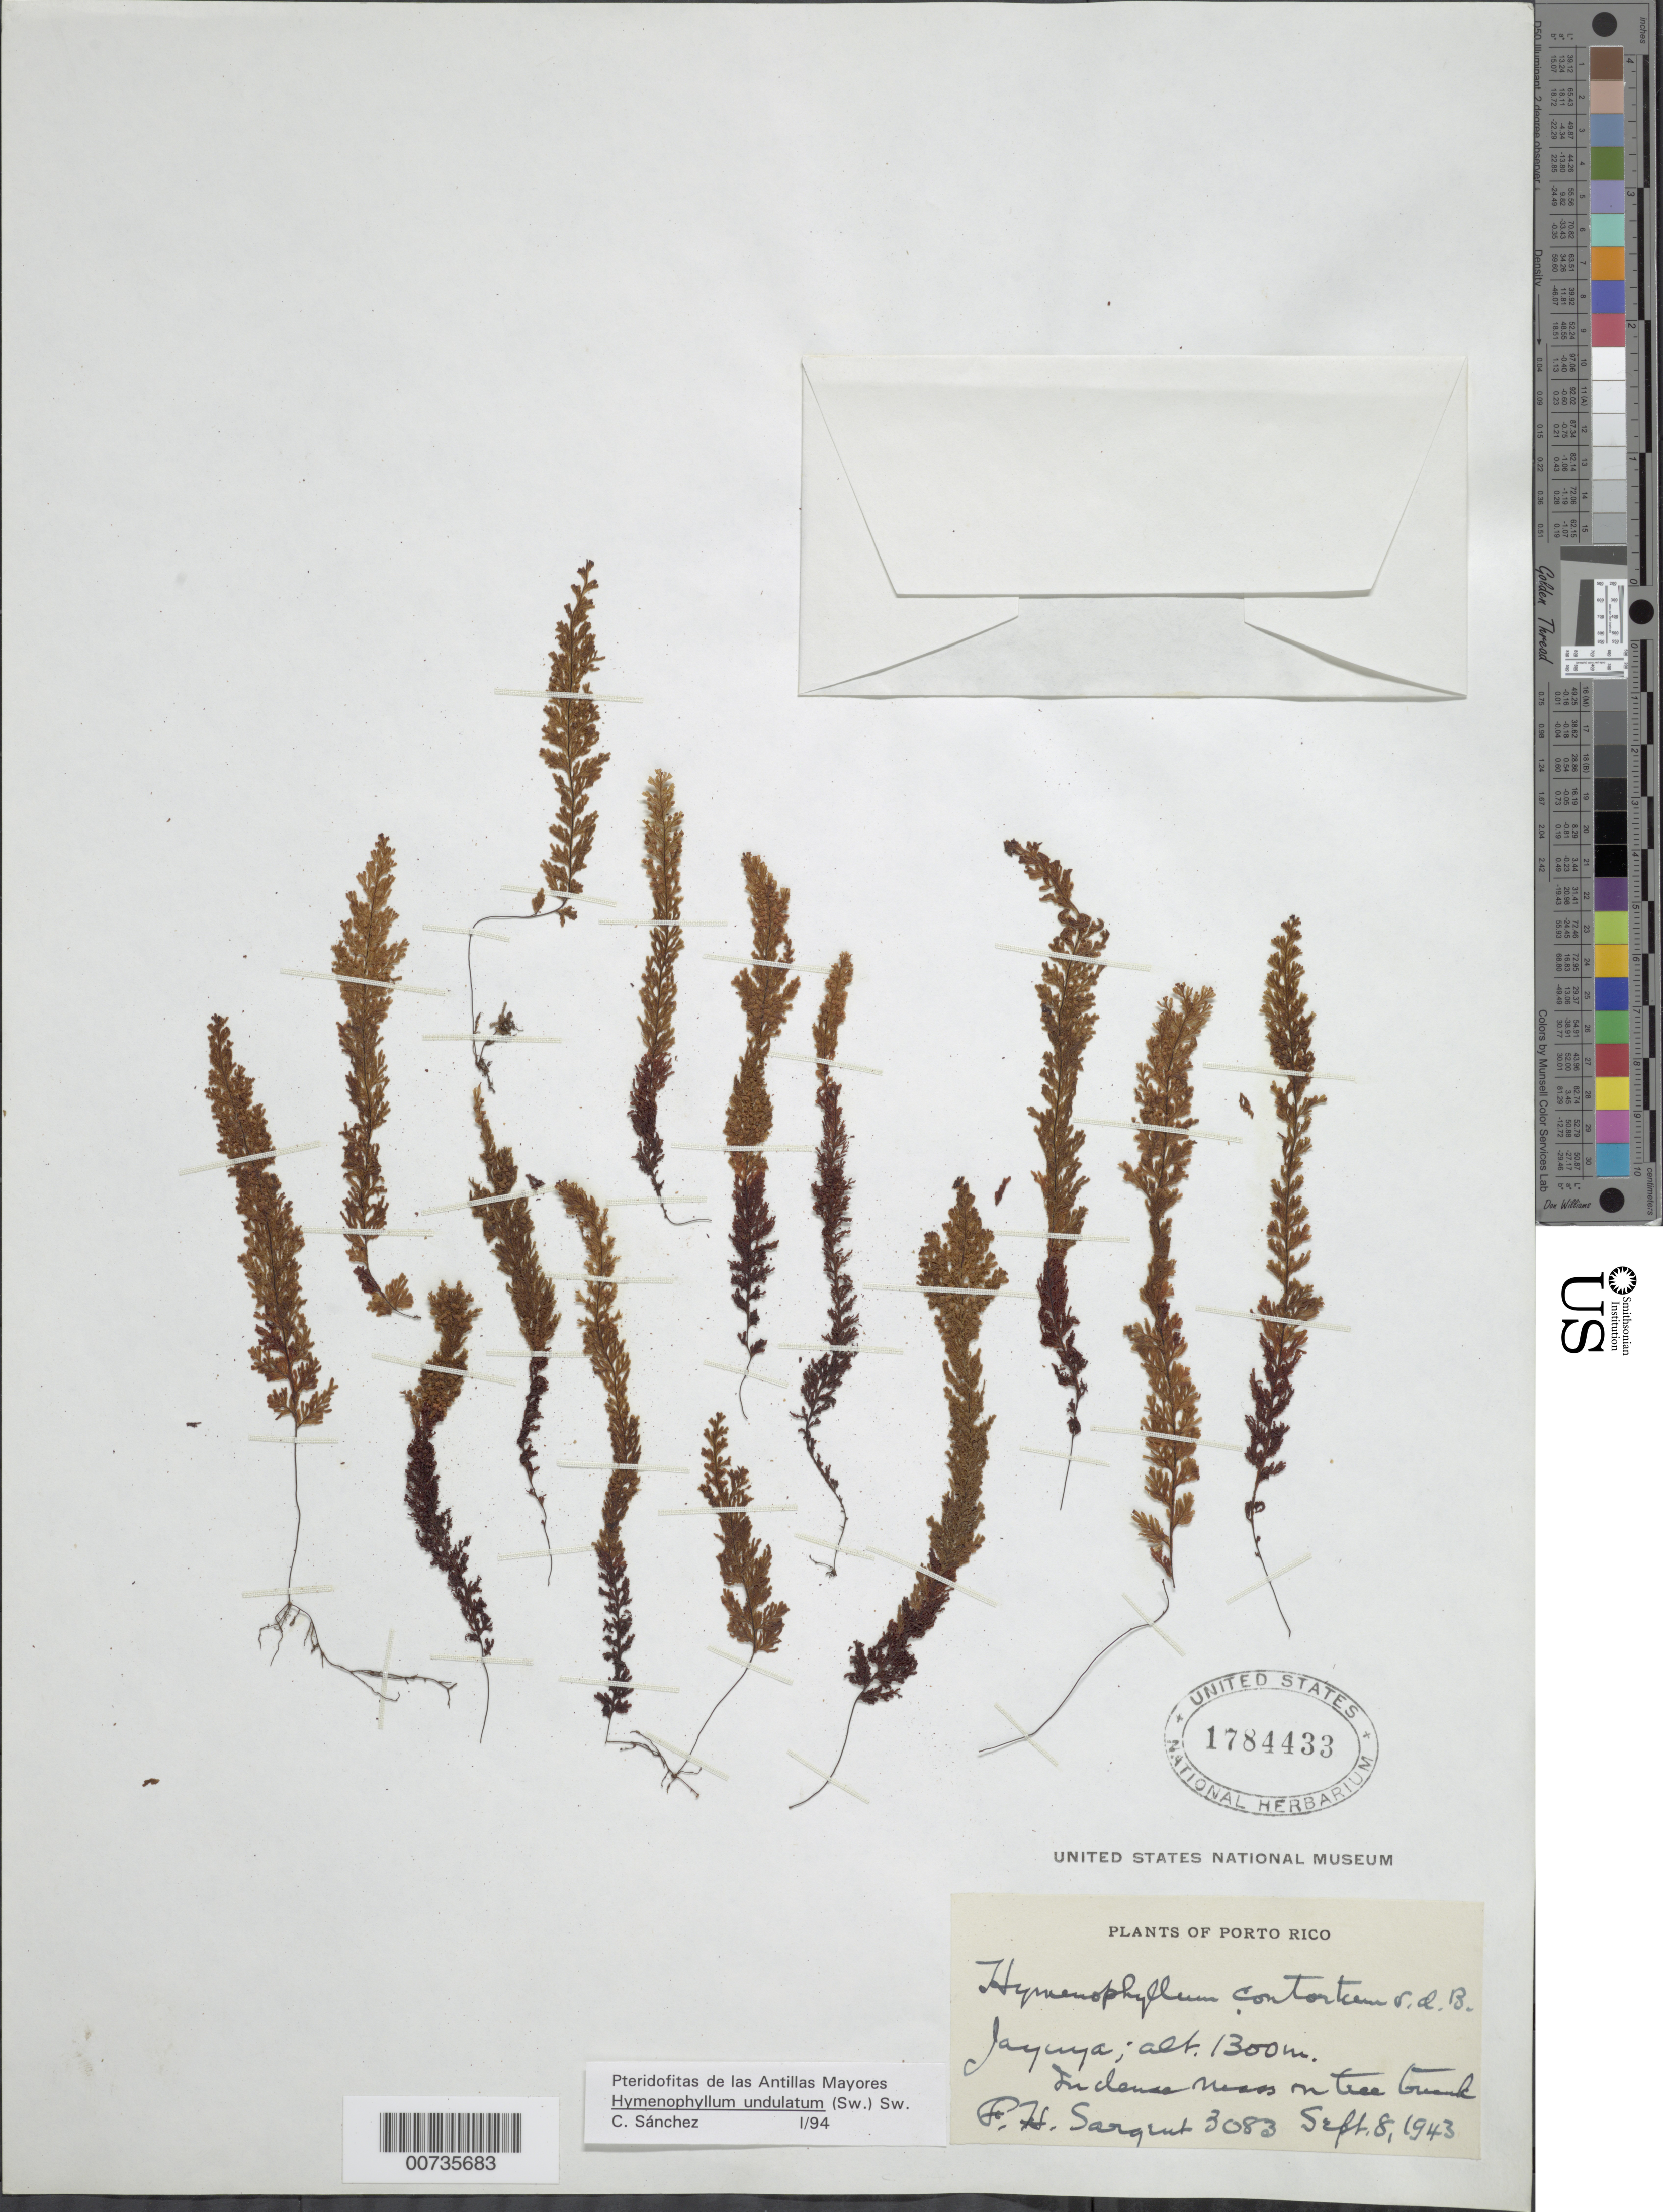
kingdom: Plantae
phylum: Tracheophyta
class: Polypodiopsida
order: Hymenophyllales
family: Hymenophyllaceae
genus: Hymenophyllum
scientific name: Hymenophyllum undulatum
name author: (Sw.) Sw.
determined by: Sánchez, C. A.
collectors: F. H. Sargent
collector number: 3083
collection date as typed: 08 Sep 1943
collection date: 1943-09-08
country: Puerto Rico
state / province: Jayuya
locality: Jayuya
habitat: In dense mesas on tree trunk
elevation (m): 1300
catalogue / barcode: US 1784433